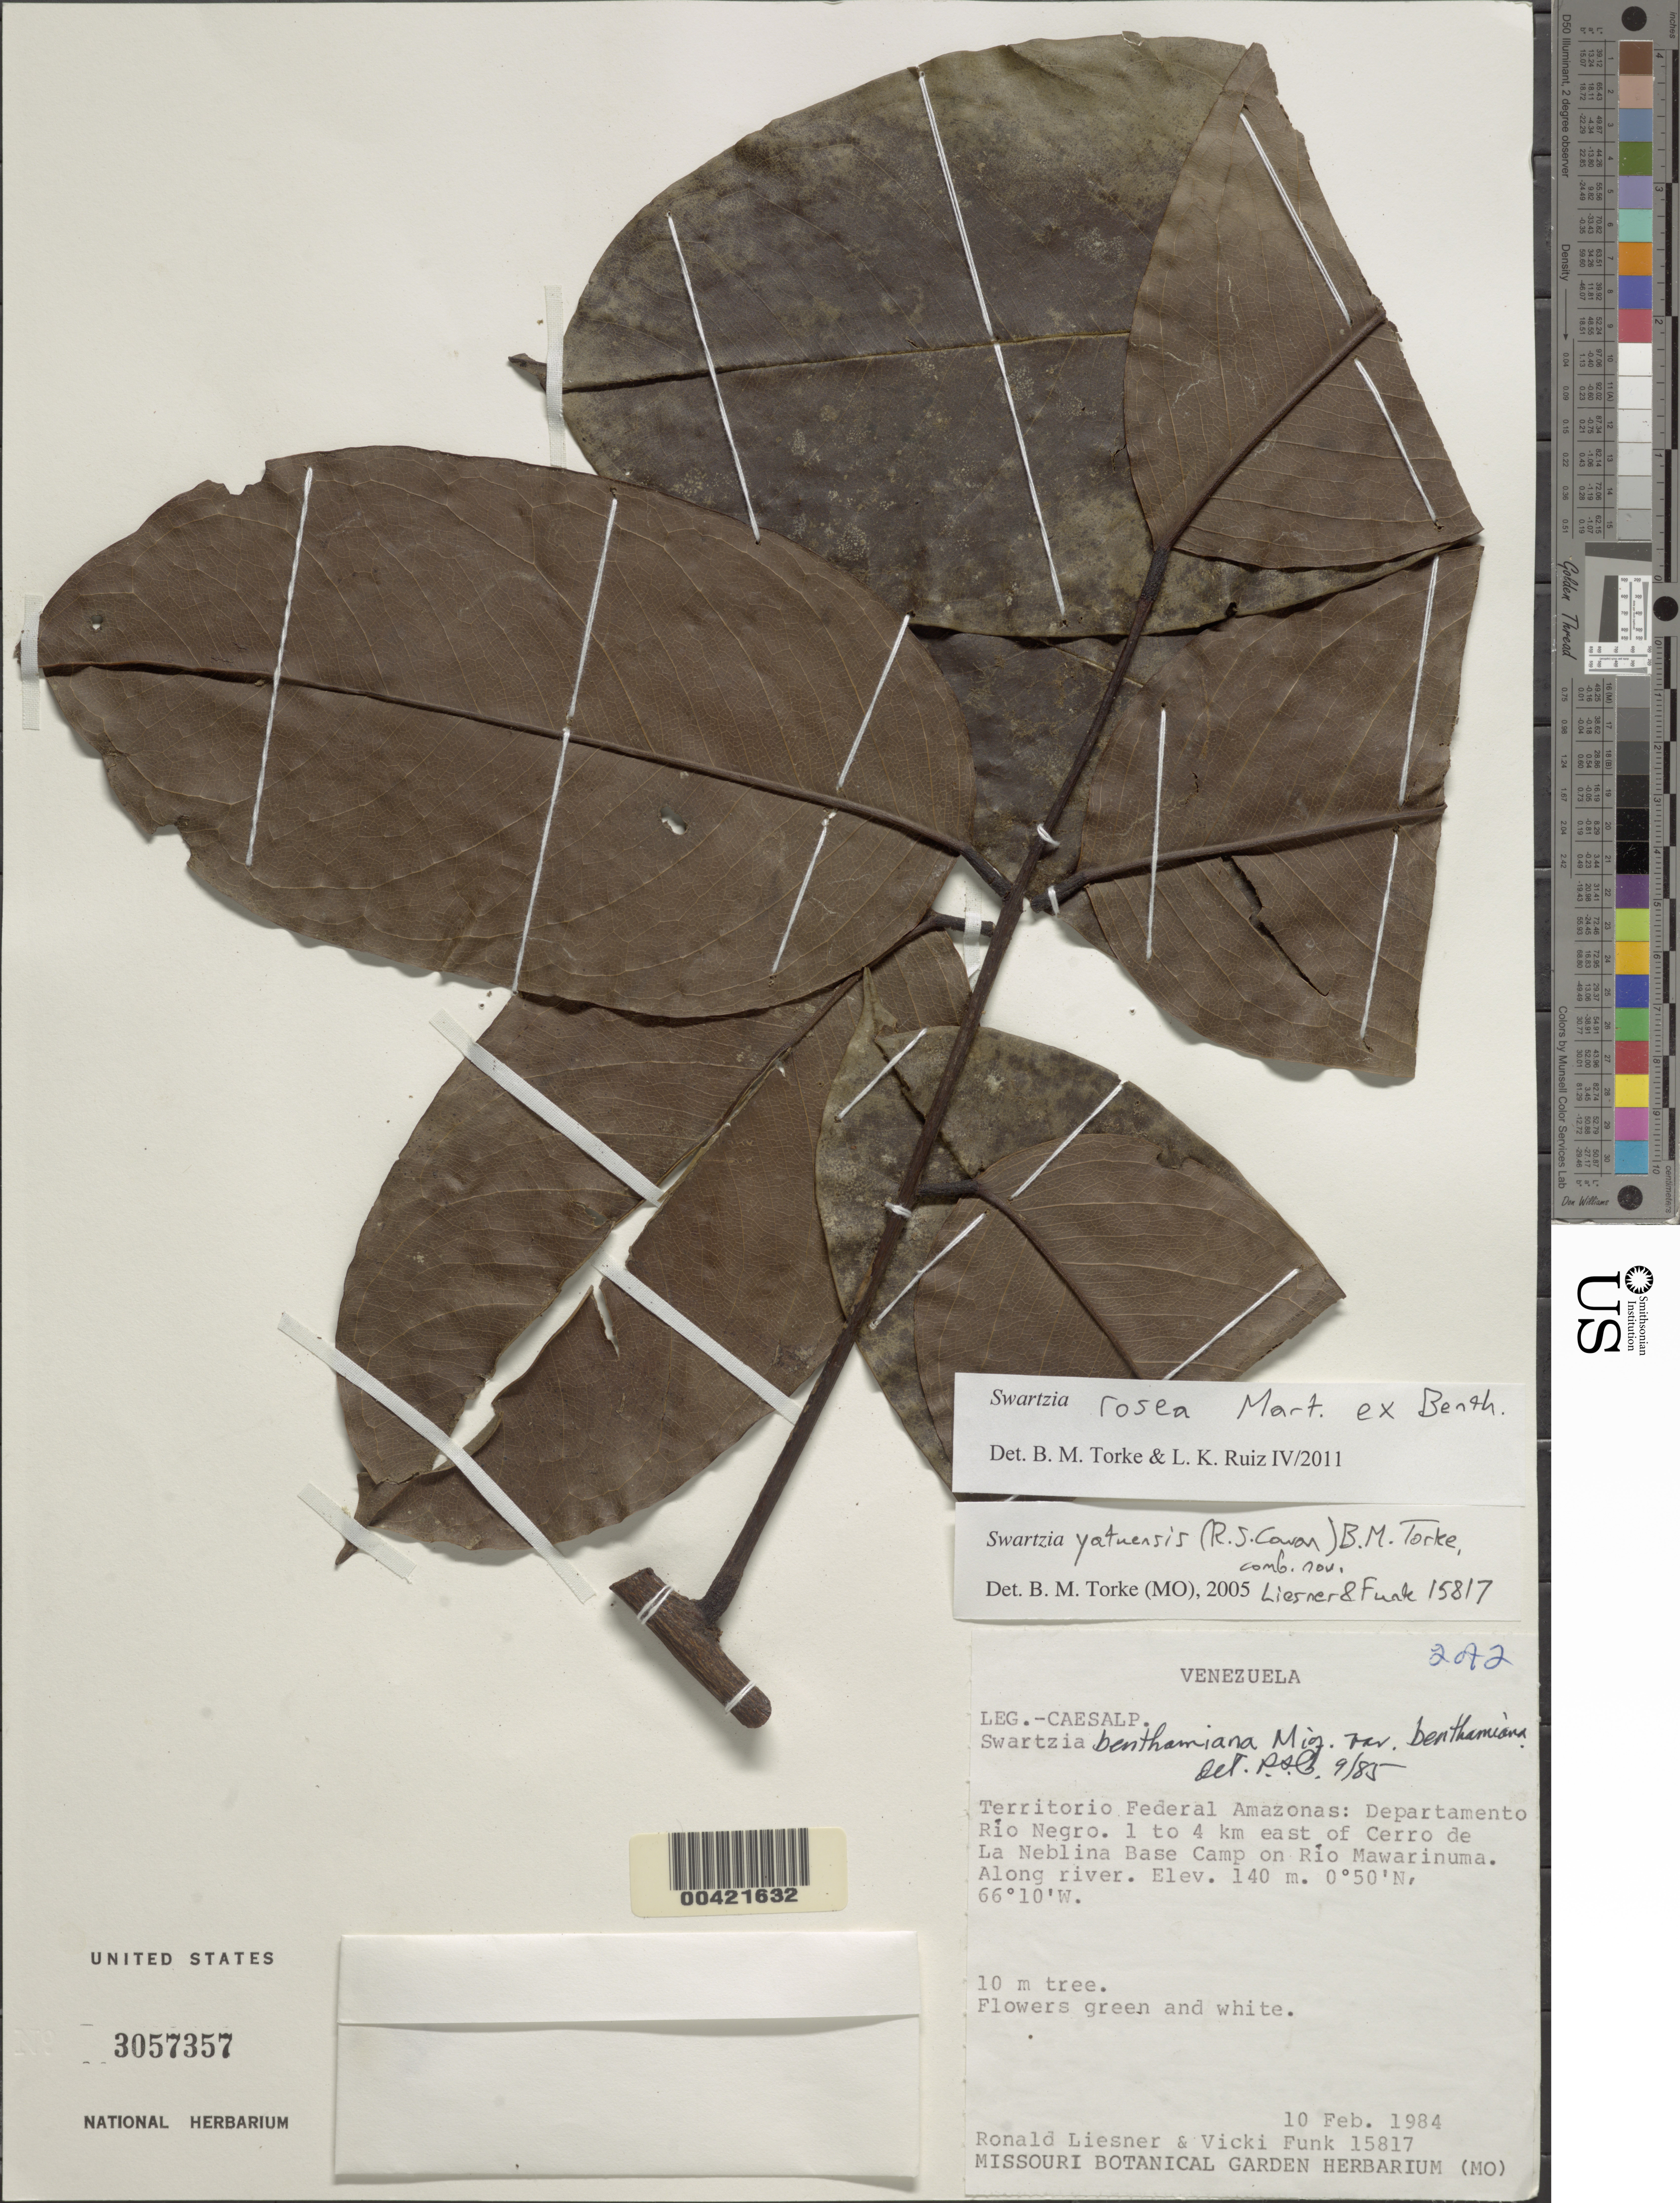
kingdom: Plantae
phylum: Tracheophyta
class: Magnoliopsida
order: Fabales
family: Fabaceae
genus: Swartzia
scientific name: Swartzia rosea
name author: Benth.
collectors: R. L. Liesner & V. Funk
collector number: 15817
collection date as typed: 10 Feb 1984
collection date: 1984-02-10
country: Venezuela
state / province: Amazonas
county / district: Rio Negro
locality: Cerro de la neblina base camp, 1 to 4 km e of; rio mawarinuma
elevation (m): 140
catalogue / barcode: US 3057357